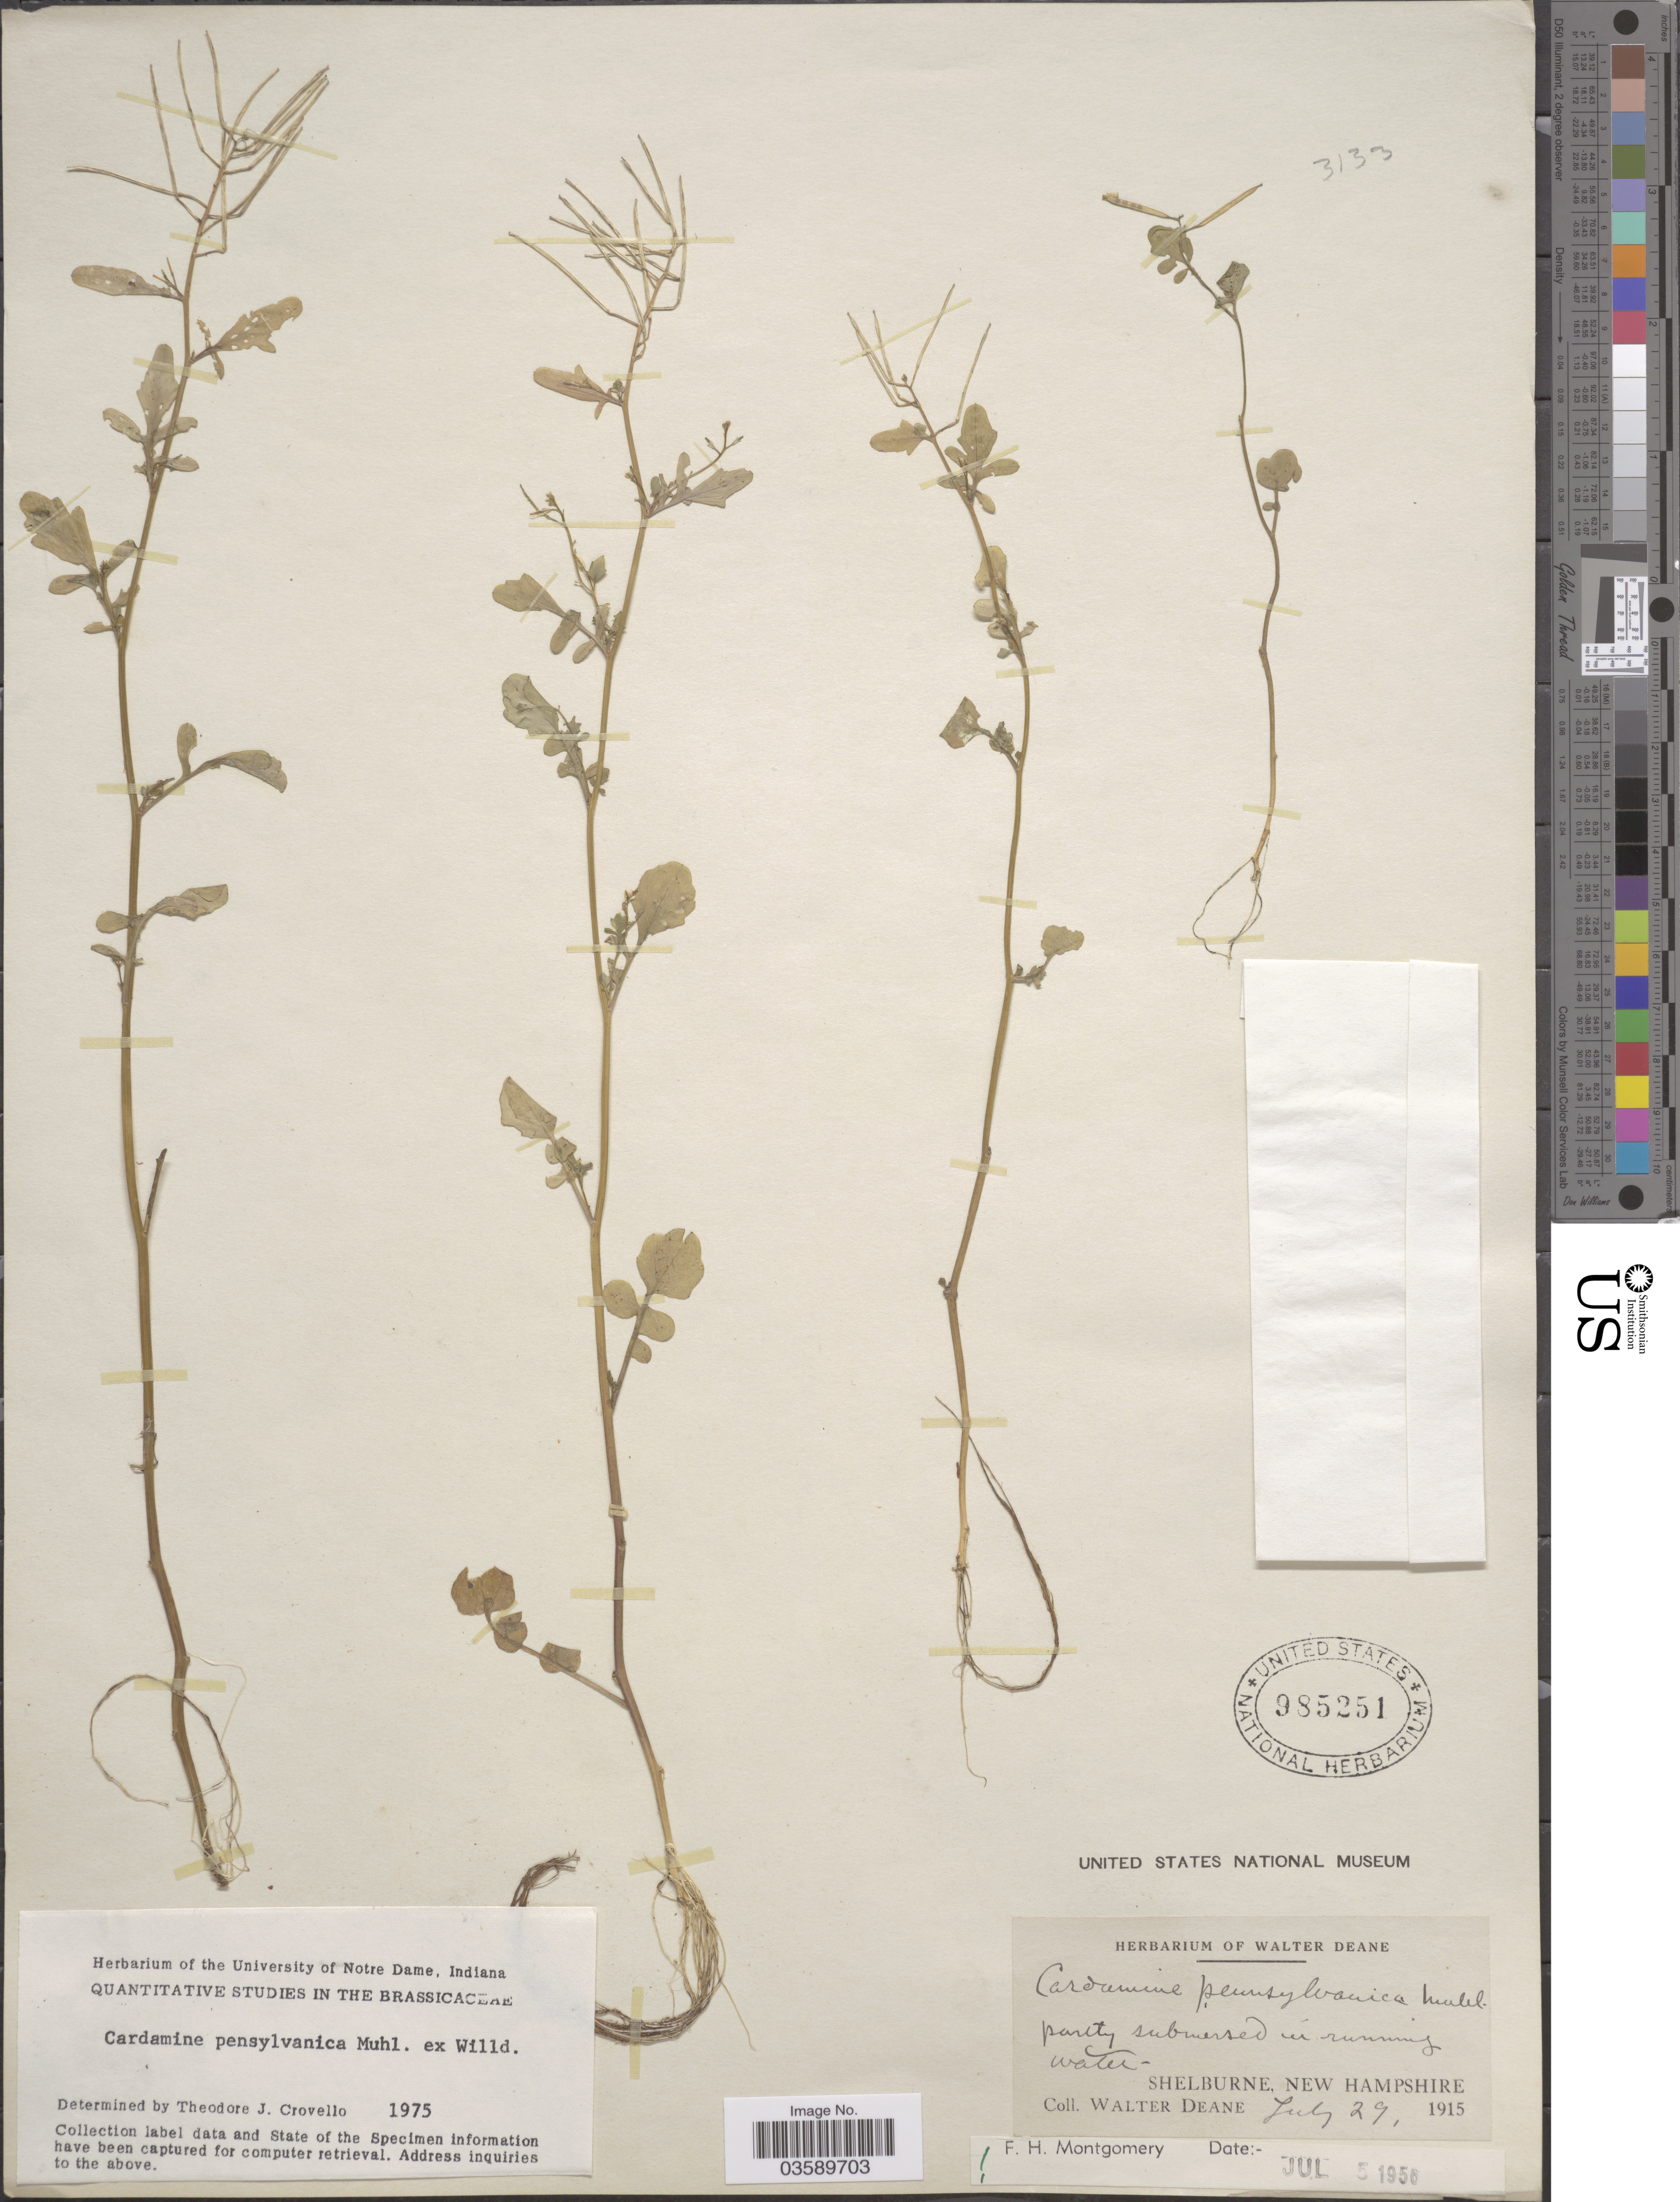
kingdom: Plantae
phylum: Tracheophyta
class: Magnoliopsida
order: Brassicales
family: Brassicaceae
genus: Cardamine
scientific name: Cardamine pensylvanica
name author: Muhl. ex Willd.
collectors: W. Deane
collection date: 1915-07-29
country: United States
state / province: New Hampshire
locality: Shelburne.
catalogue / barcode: US 985251